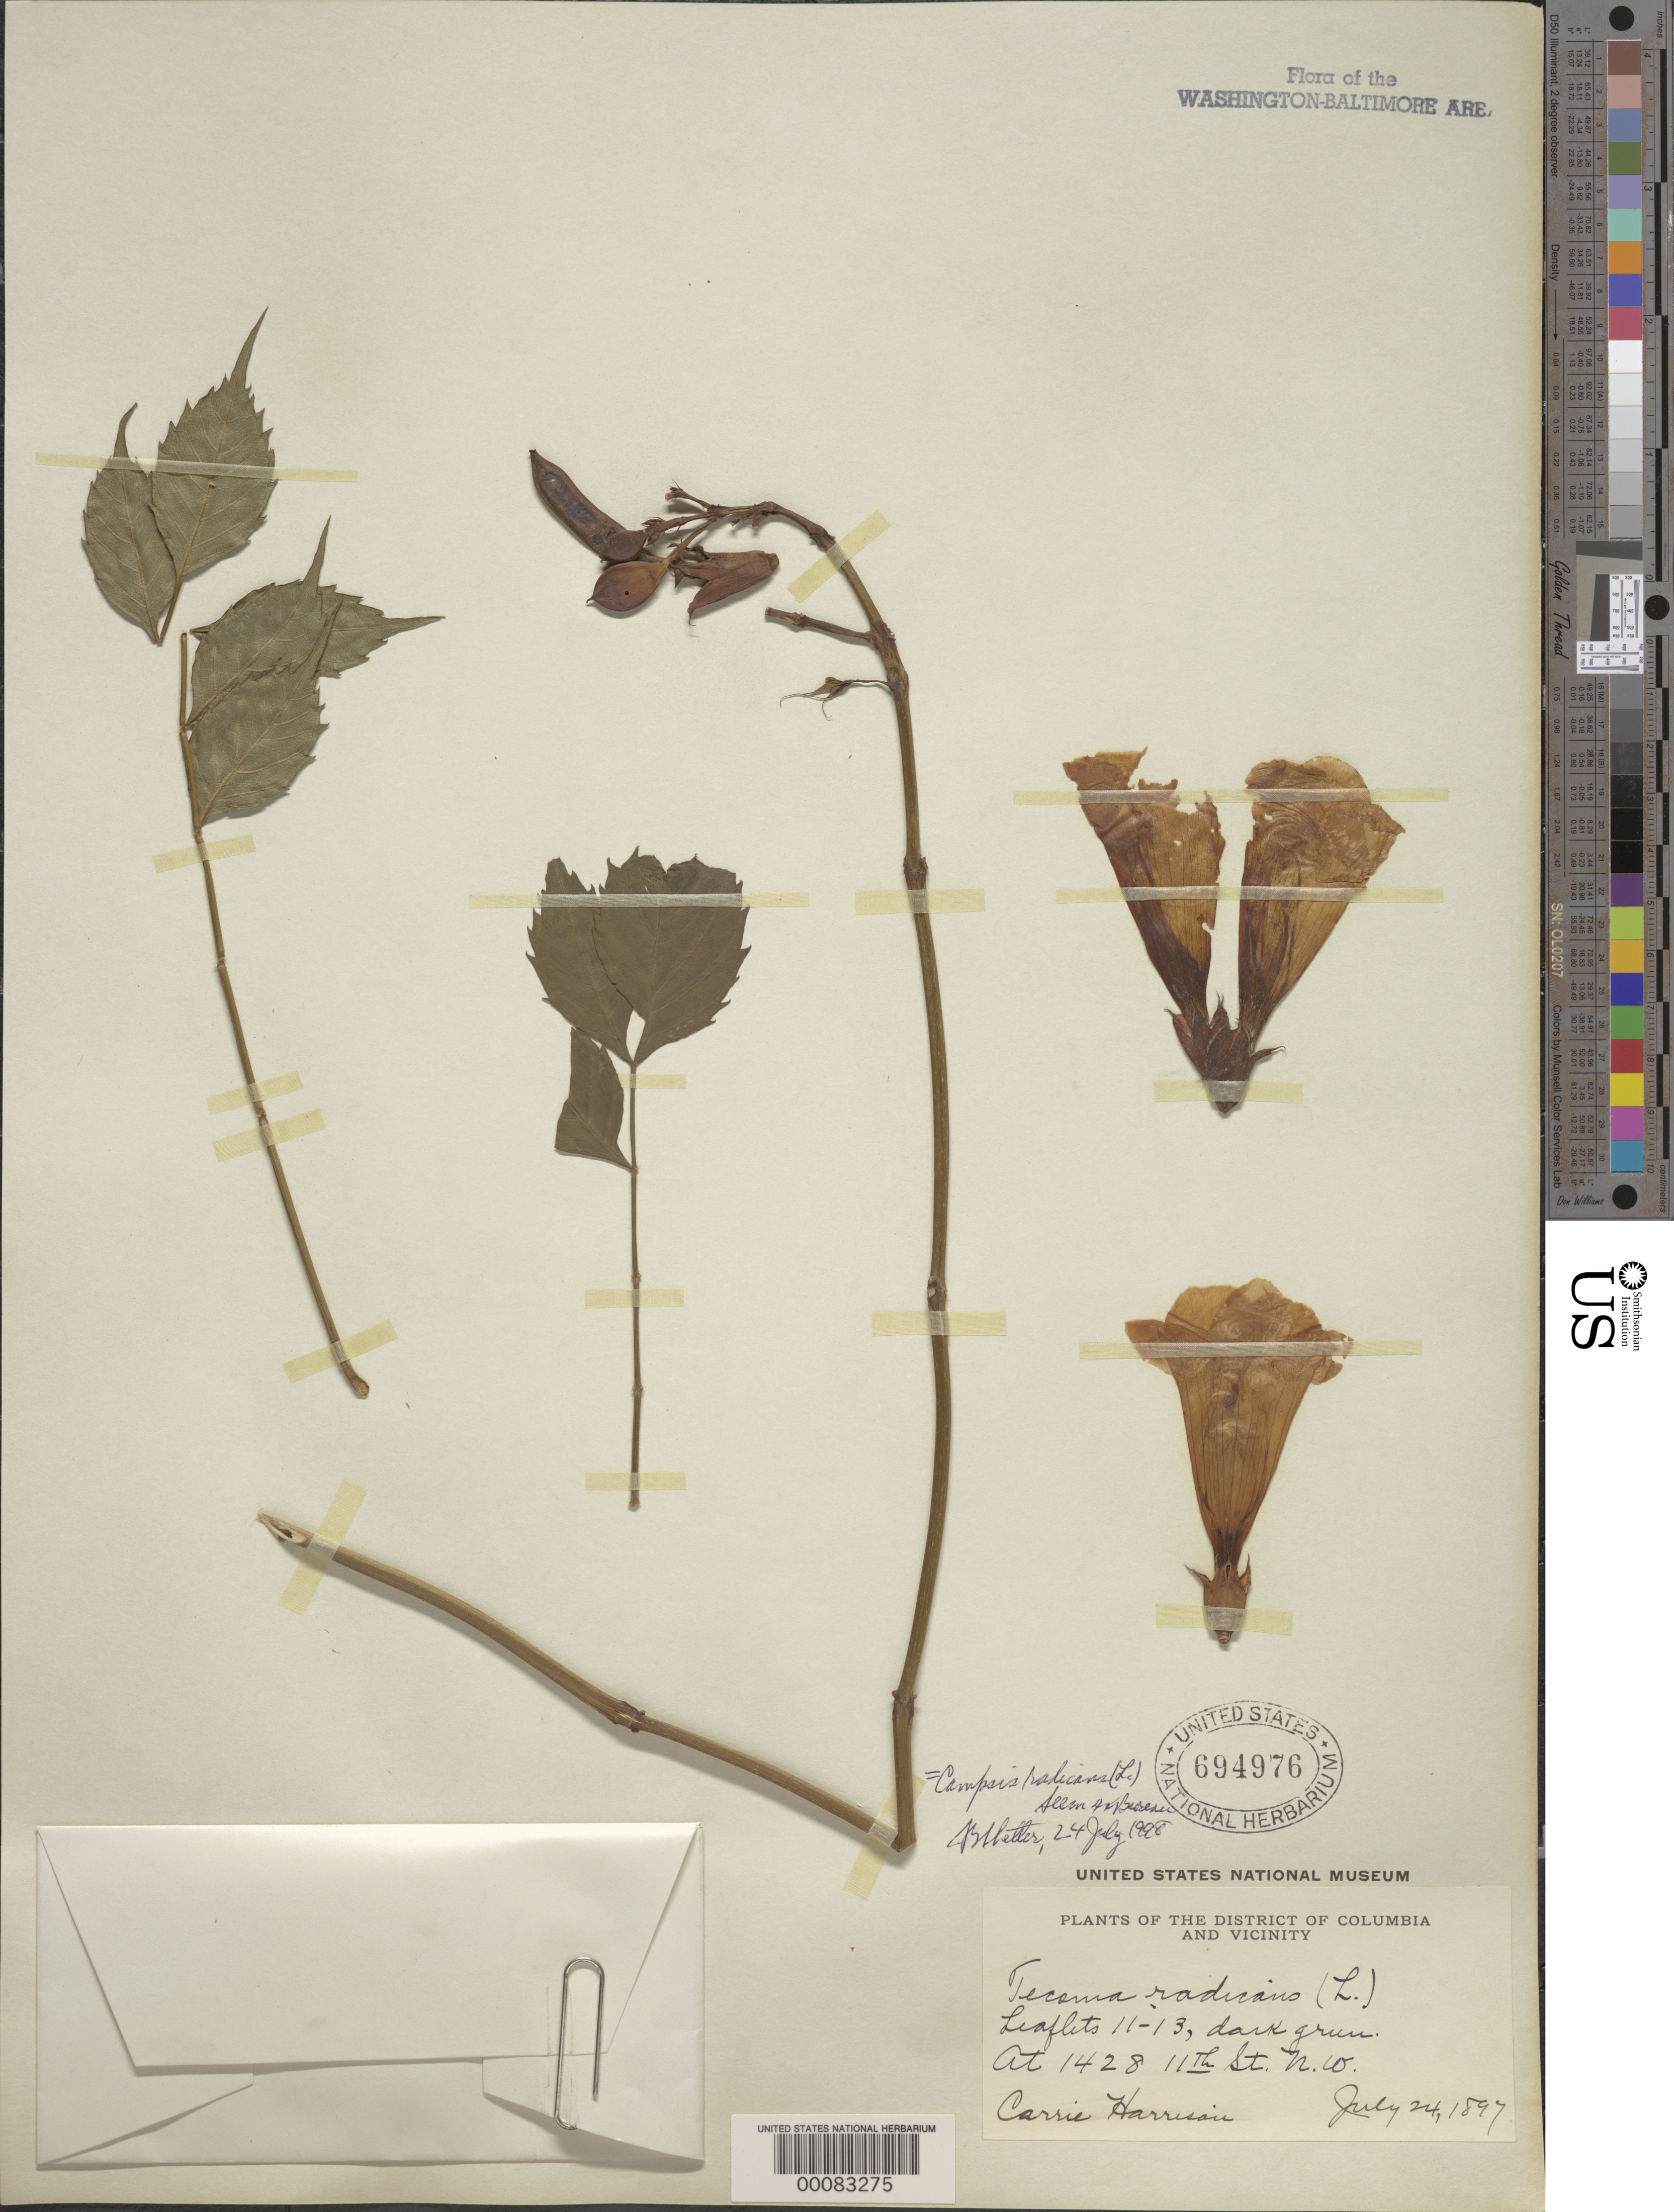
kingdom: Plantae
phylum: Tracheophyta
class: Magnoliopsida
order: Lamiales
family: Bignoniaceae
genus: Campsis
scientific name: Campsis radicans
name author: (L.) Seem.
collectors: C. Harrison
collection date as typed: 24 Jul 1897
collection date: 1897-07-24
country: United States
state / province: District of Columbia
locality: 1428 11th St NW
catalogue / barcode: US 694976